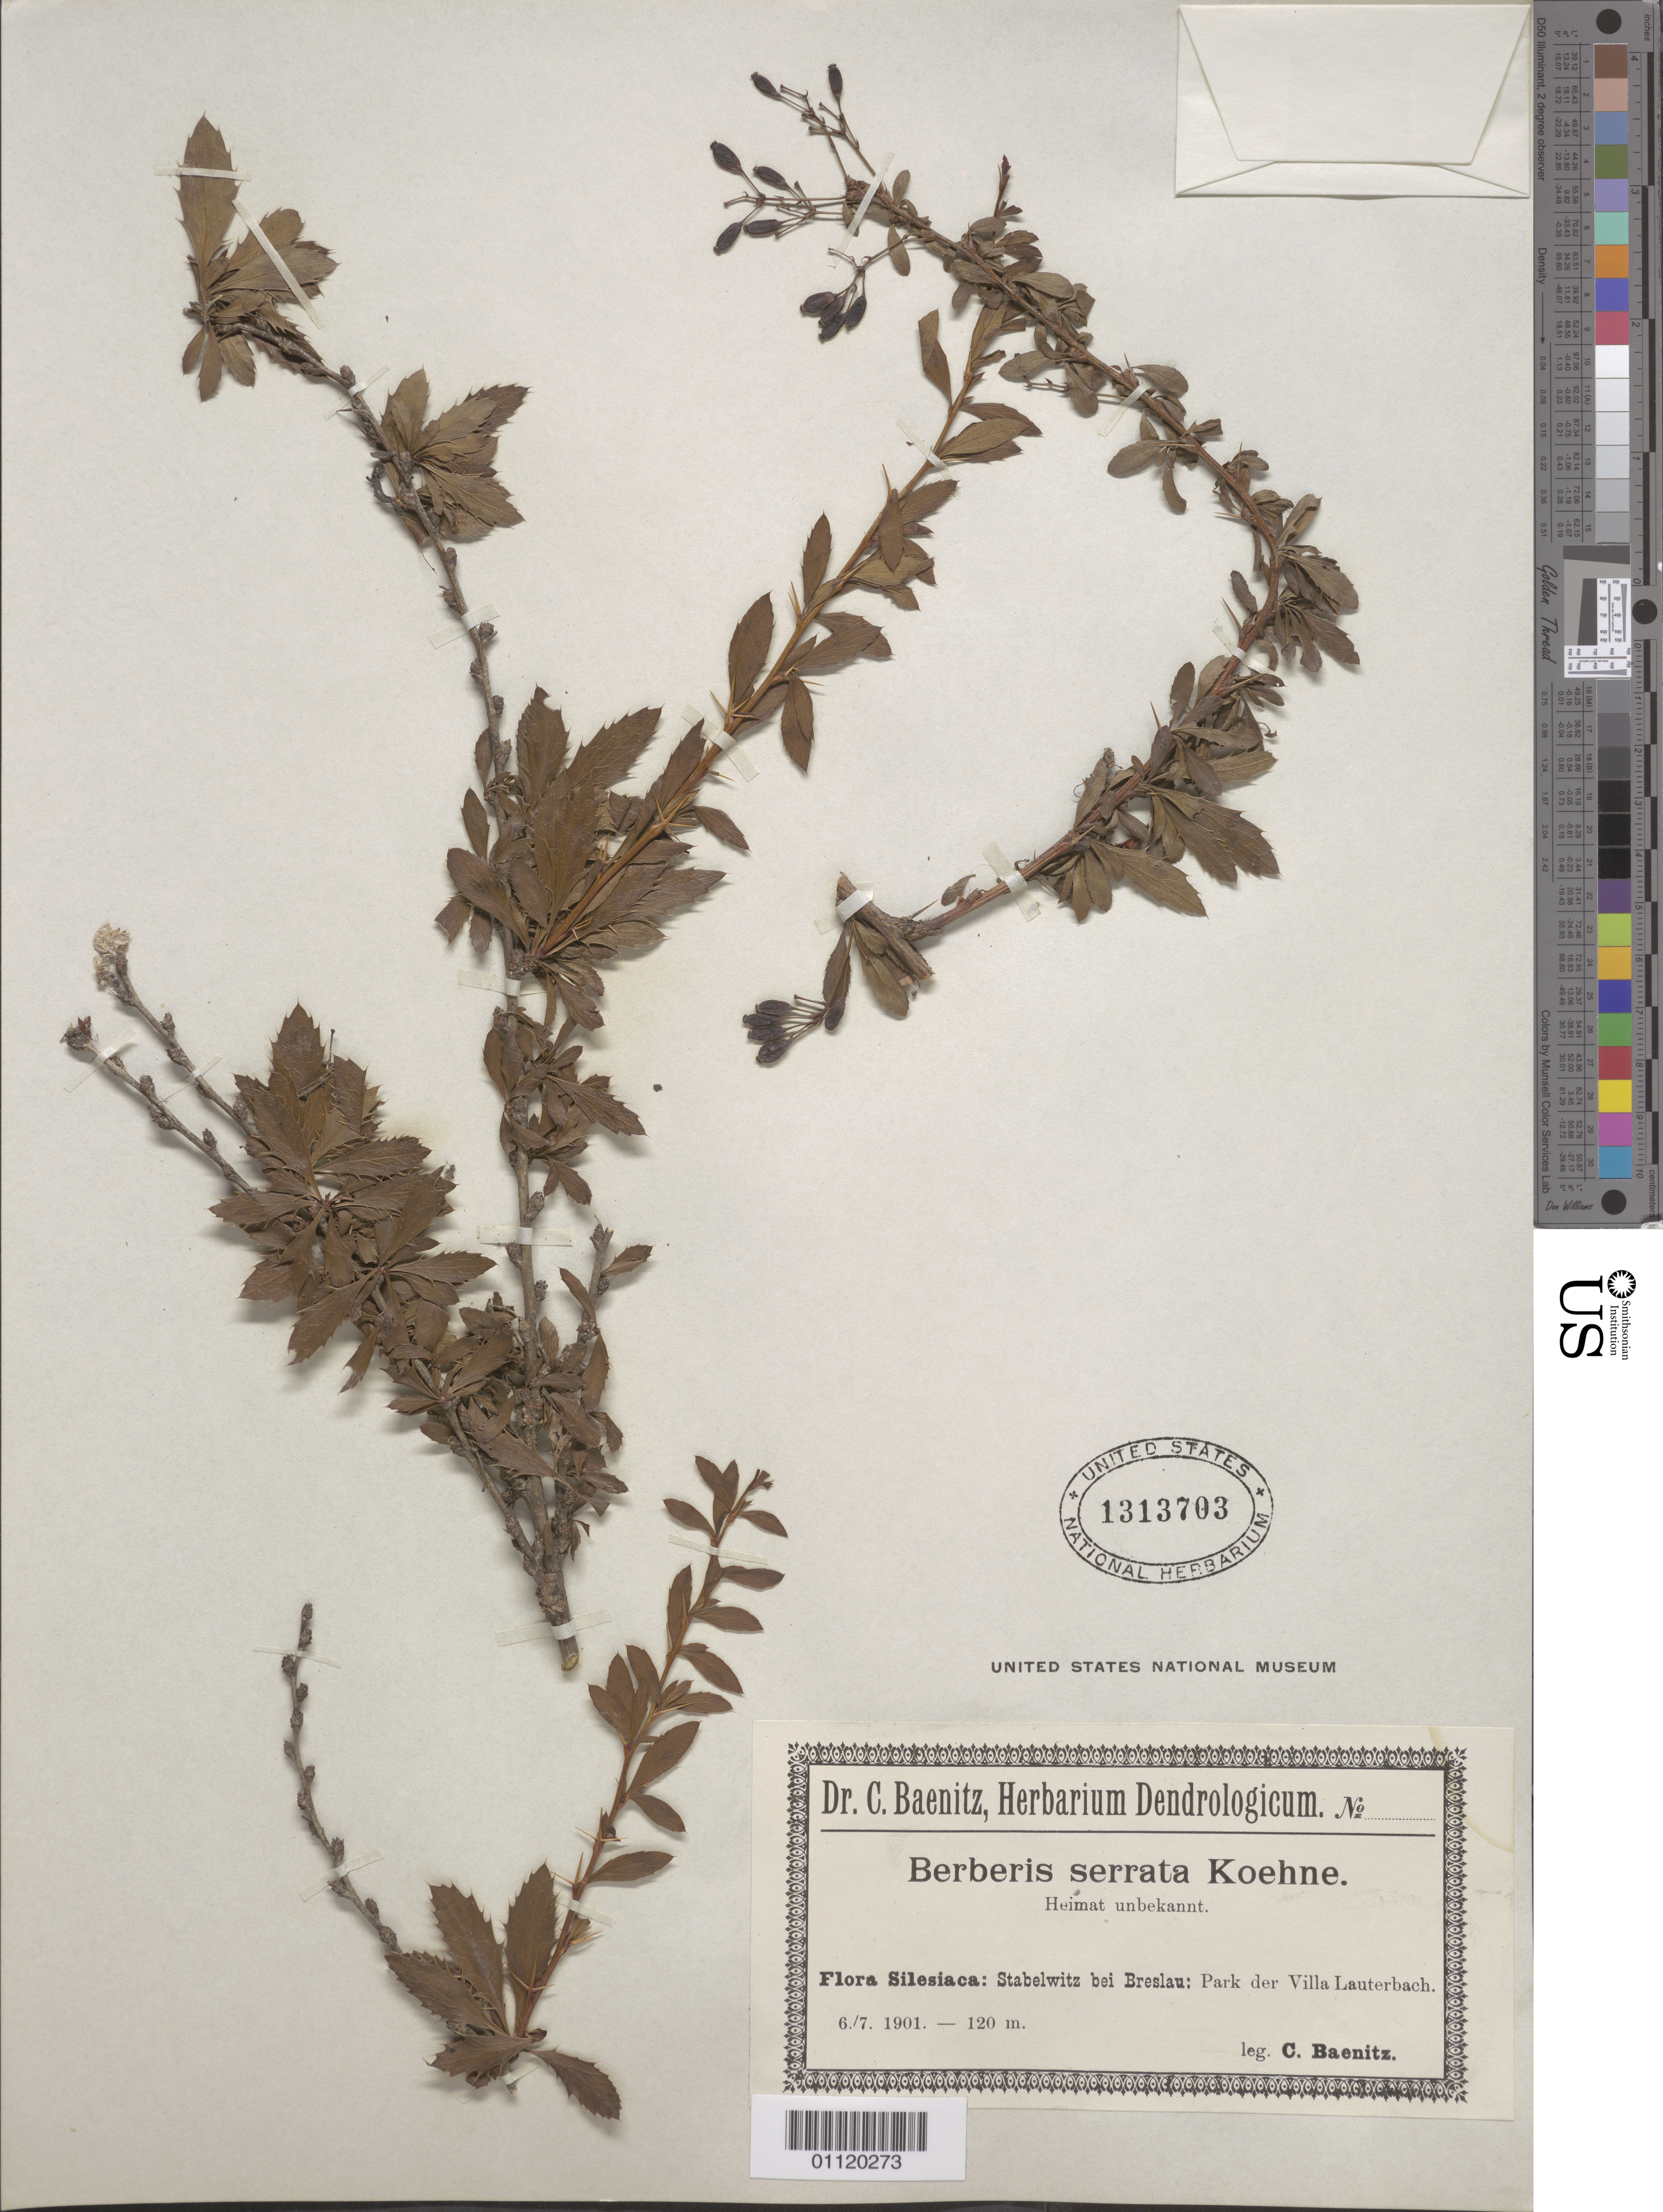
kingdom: Plantae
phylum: Tracheophyta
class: Magnoliopsida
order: Ranunculales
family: Berberidaceae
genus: Berberis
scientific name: Berberis serrata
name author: Koehne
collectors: C. G. Baenitz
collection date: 1901-07-06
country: Poland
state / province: Dolnoslaskie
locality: Present day city of Wroclaw. At the time of collection, the city was called Breslau and was part of Germany. Specifically the specimen was collected in Stabelwitz at Breslau: Park of Villa Lauterbach.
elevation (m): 120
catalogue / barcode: US 1313703